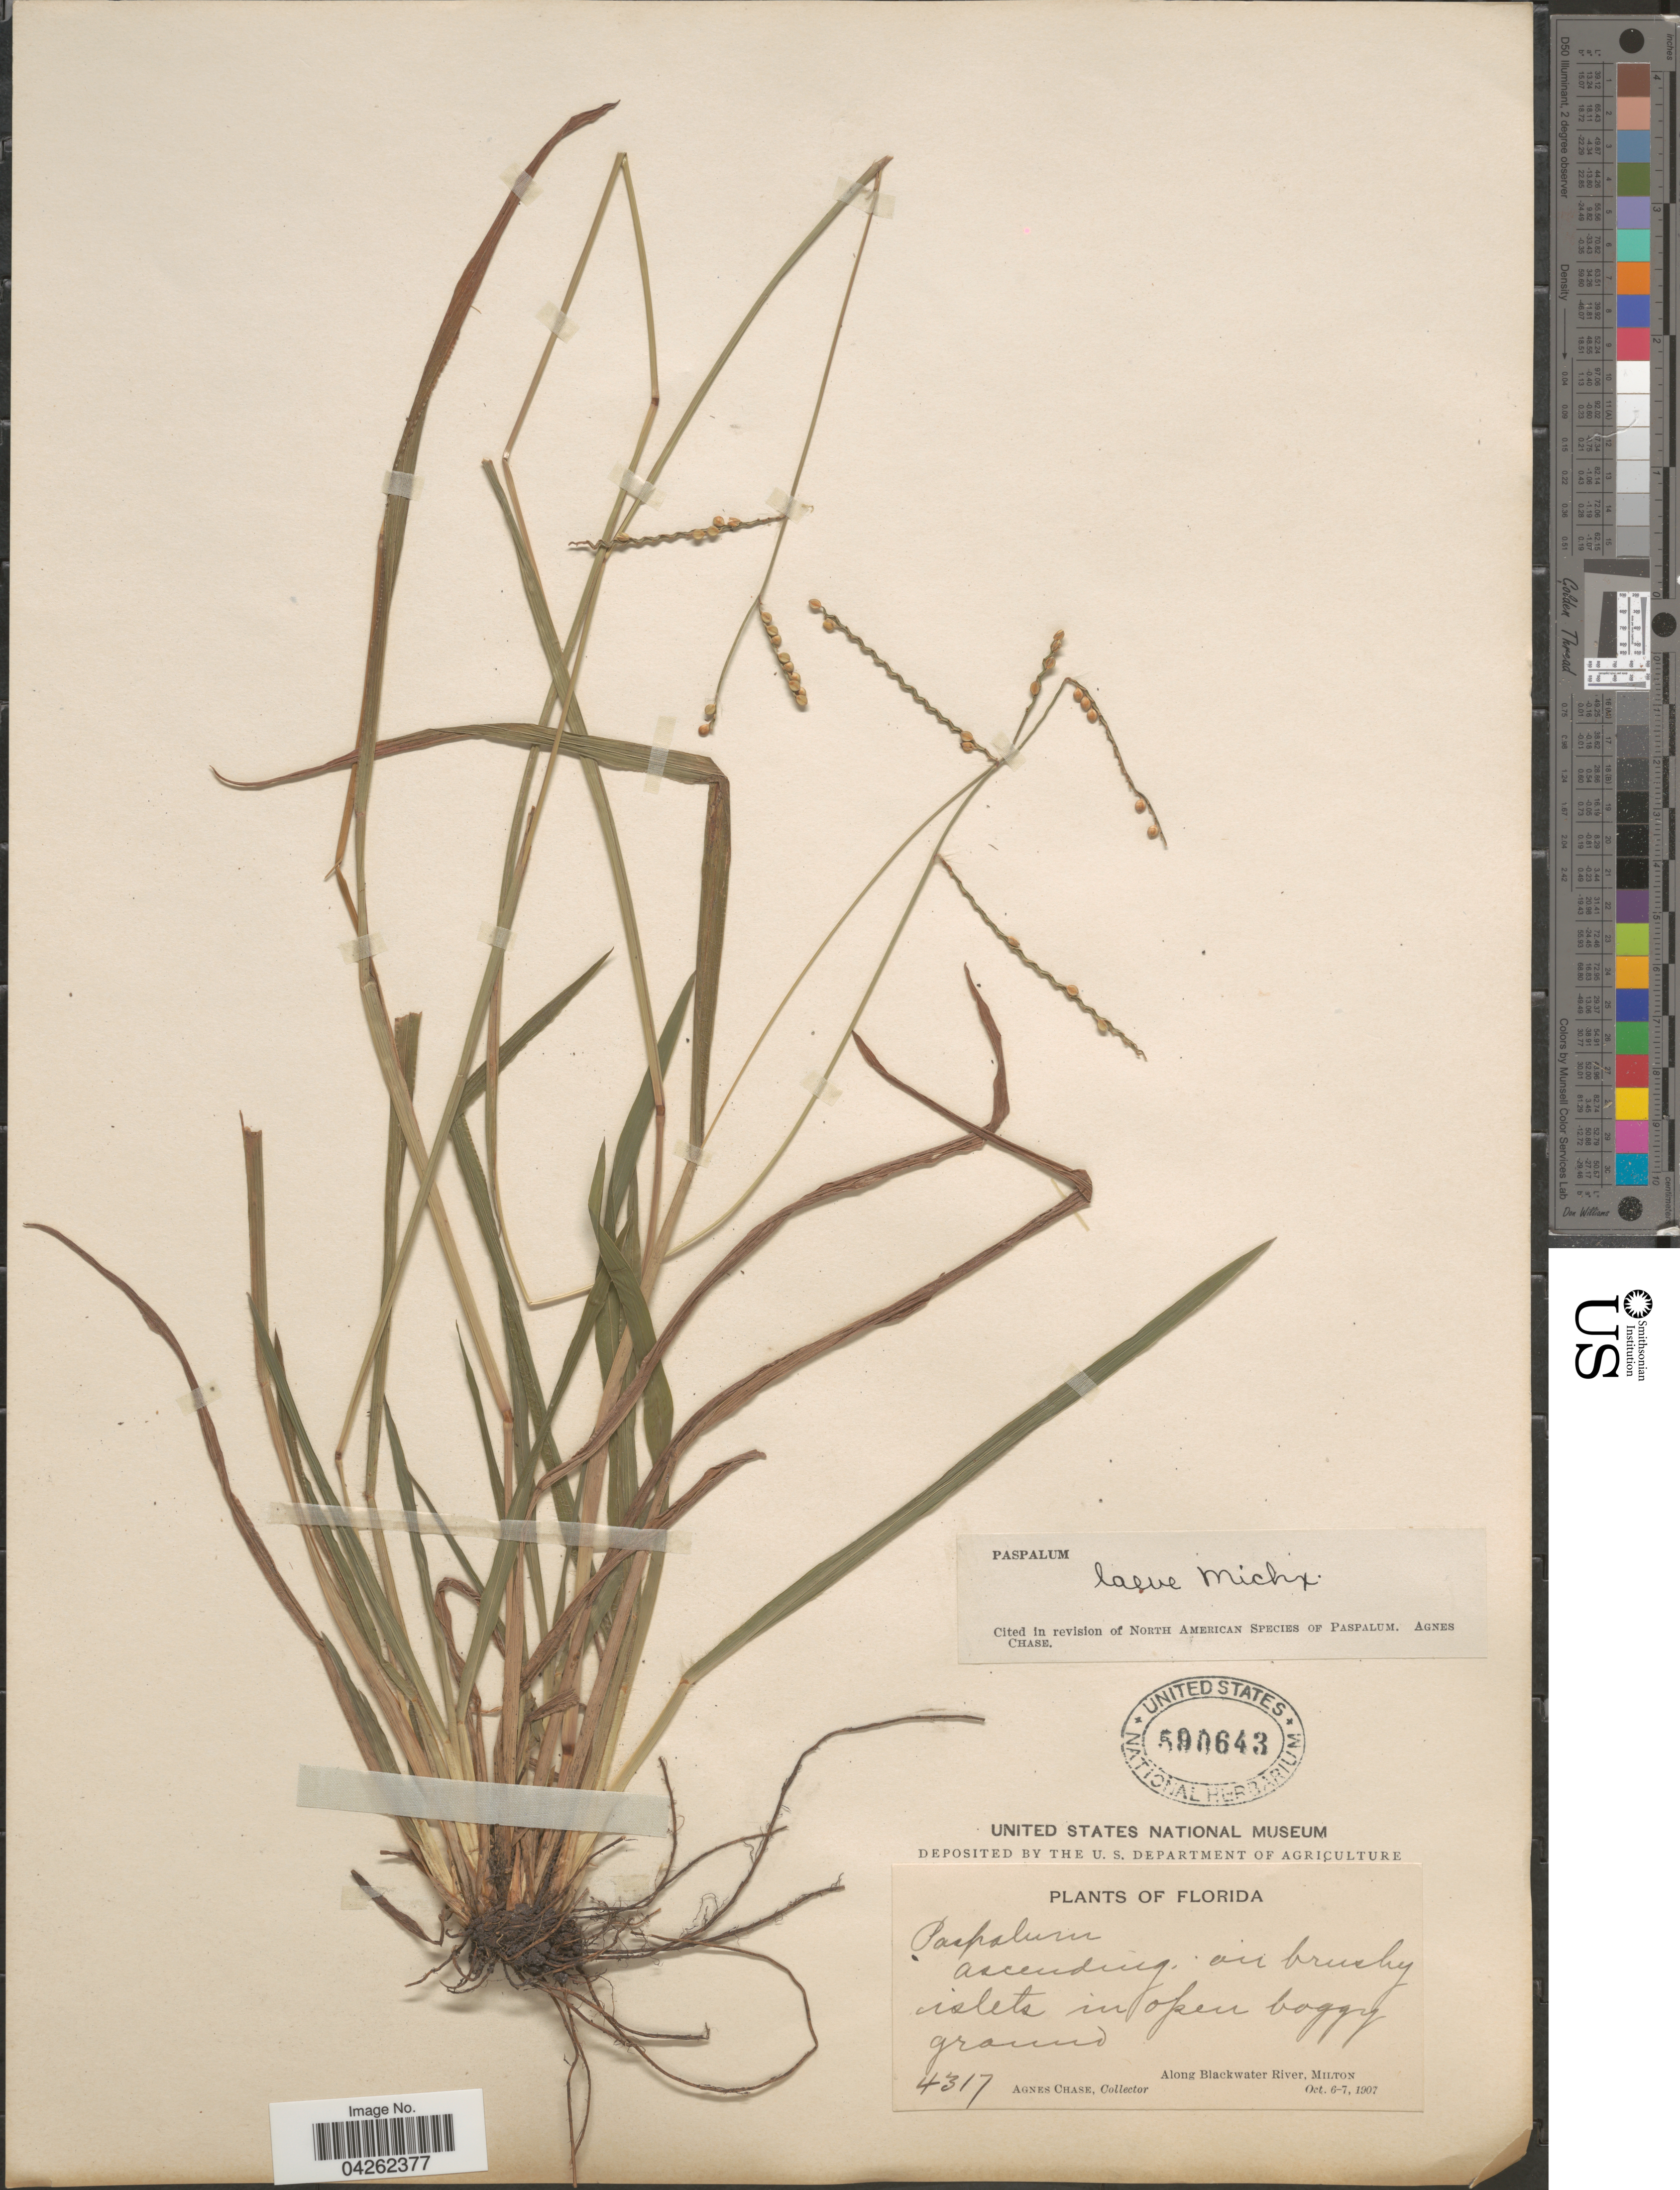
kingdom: Plantae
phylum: Tracheophyta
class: Liliopsida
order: Poales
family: Poaceae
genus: Paspalum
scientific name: Paspalum laeve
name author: Michx.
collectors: A. Chase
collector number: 4317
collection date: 1907-10-06/1907-10-07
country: United States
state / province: Florida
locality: On brushy islets in open boggy ground. Along Blackwater River, Milton.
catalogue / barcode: US 590643